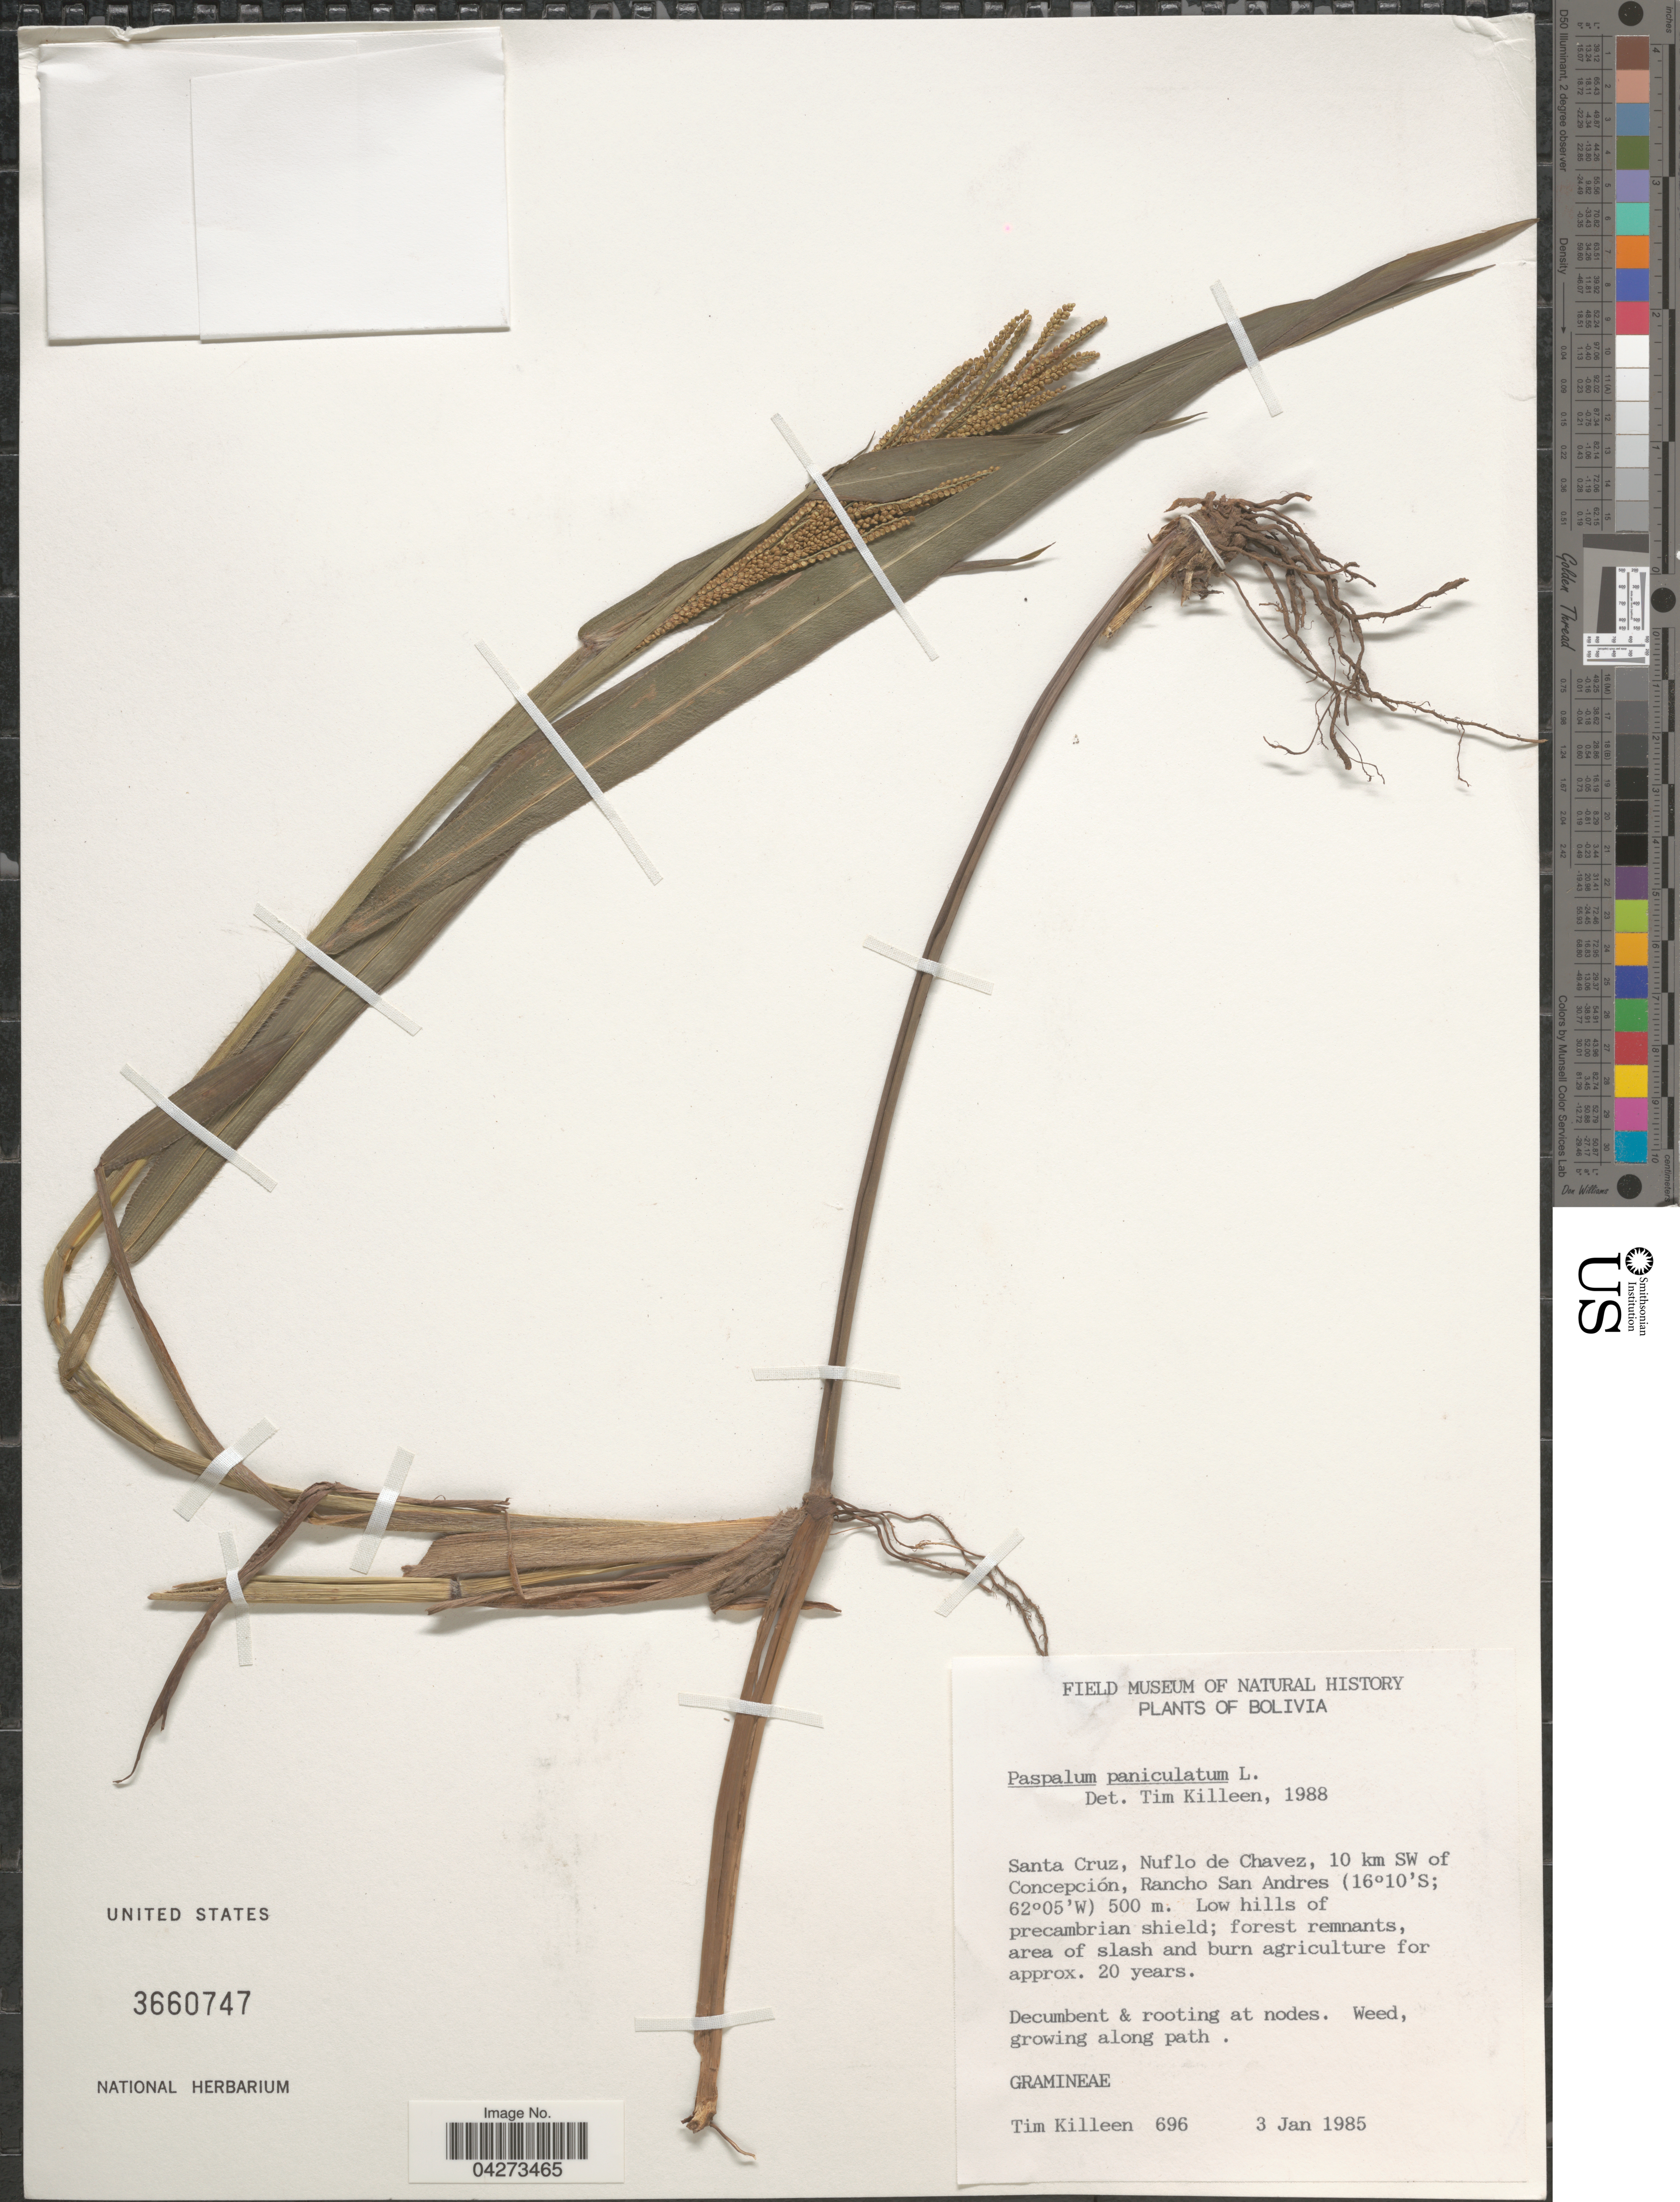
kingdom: Plantae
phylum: Tracheophyta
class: Liliopsida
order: Poales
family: Poaceae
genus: Paspalum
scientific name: Paspalum paniculatum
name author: L.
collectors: T. J. Killeen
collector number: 696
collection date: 1985-01-03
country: Bolivia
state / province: Santa Cruz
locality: Nuflo de Chavez, 10 km SW of Concepción, Rancho San Andres.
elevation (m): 500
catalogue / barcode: US 3660747